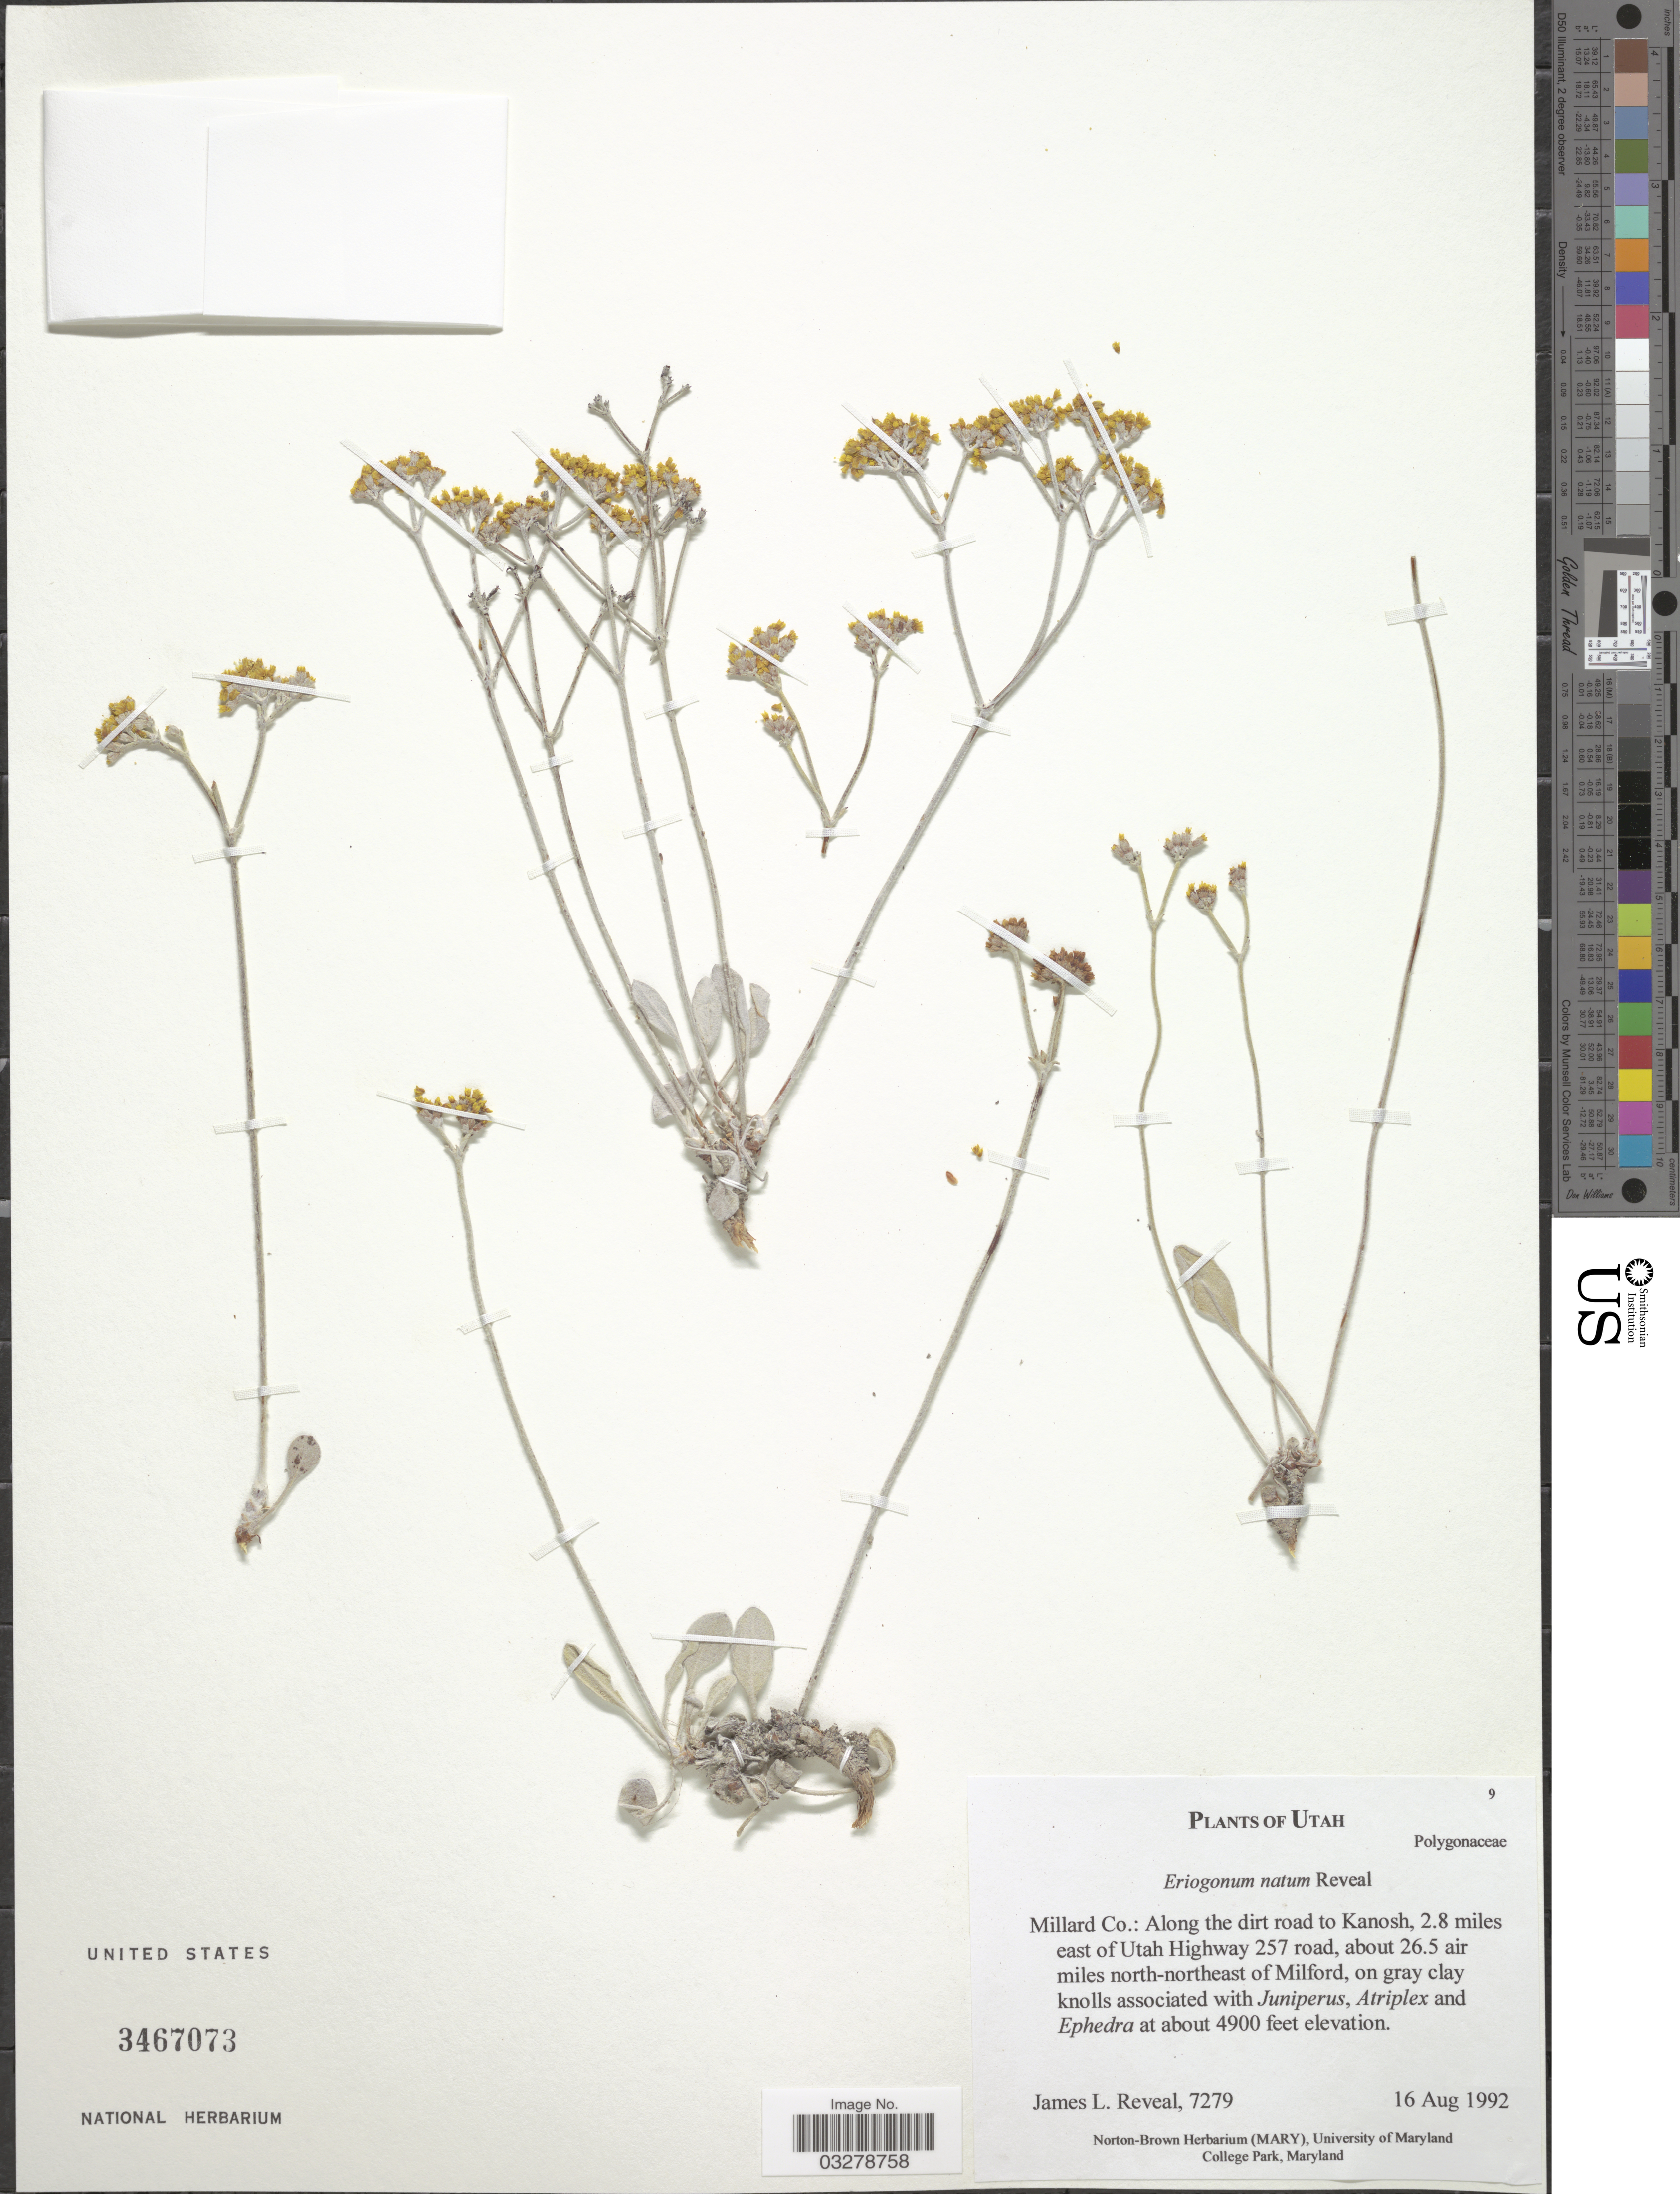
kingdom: Plantae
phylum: Tracheophyta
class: Magnoliopsida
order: Caryophyllales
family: Polygonaceae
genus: Eriogonum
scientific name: Eriogonum natum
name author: Reveal in S.L. Welsh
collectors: J. L. Reveal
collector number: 7279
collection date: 1992-08-16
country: United States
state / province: Utah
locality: Millard Co.: Along the dirt road to Kanosh, 2.8 miles east of Utah Highway 257 road, about 26.5 air miles north-northeast of Milford.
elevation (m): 1494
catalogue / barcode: US 3467073